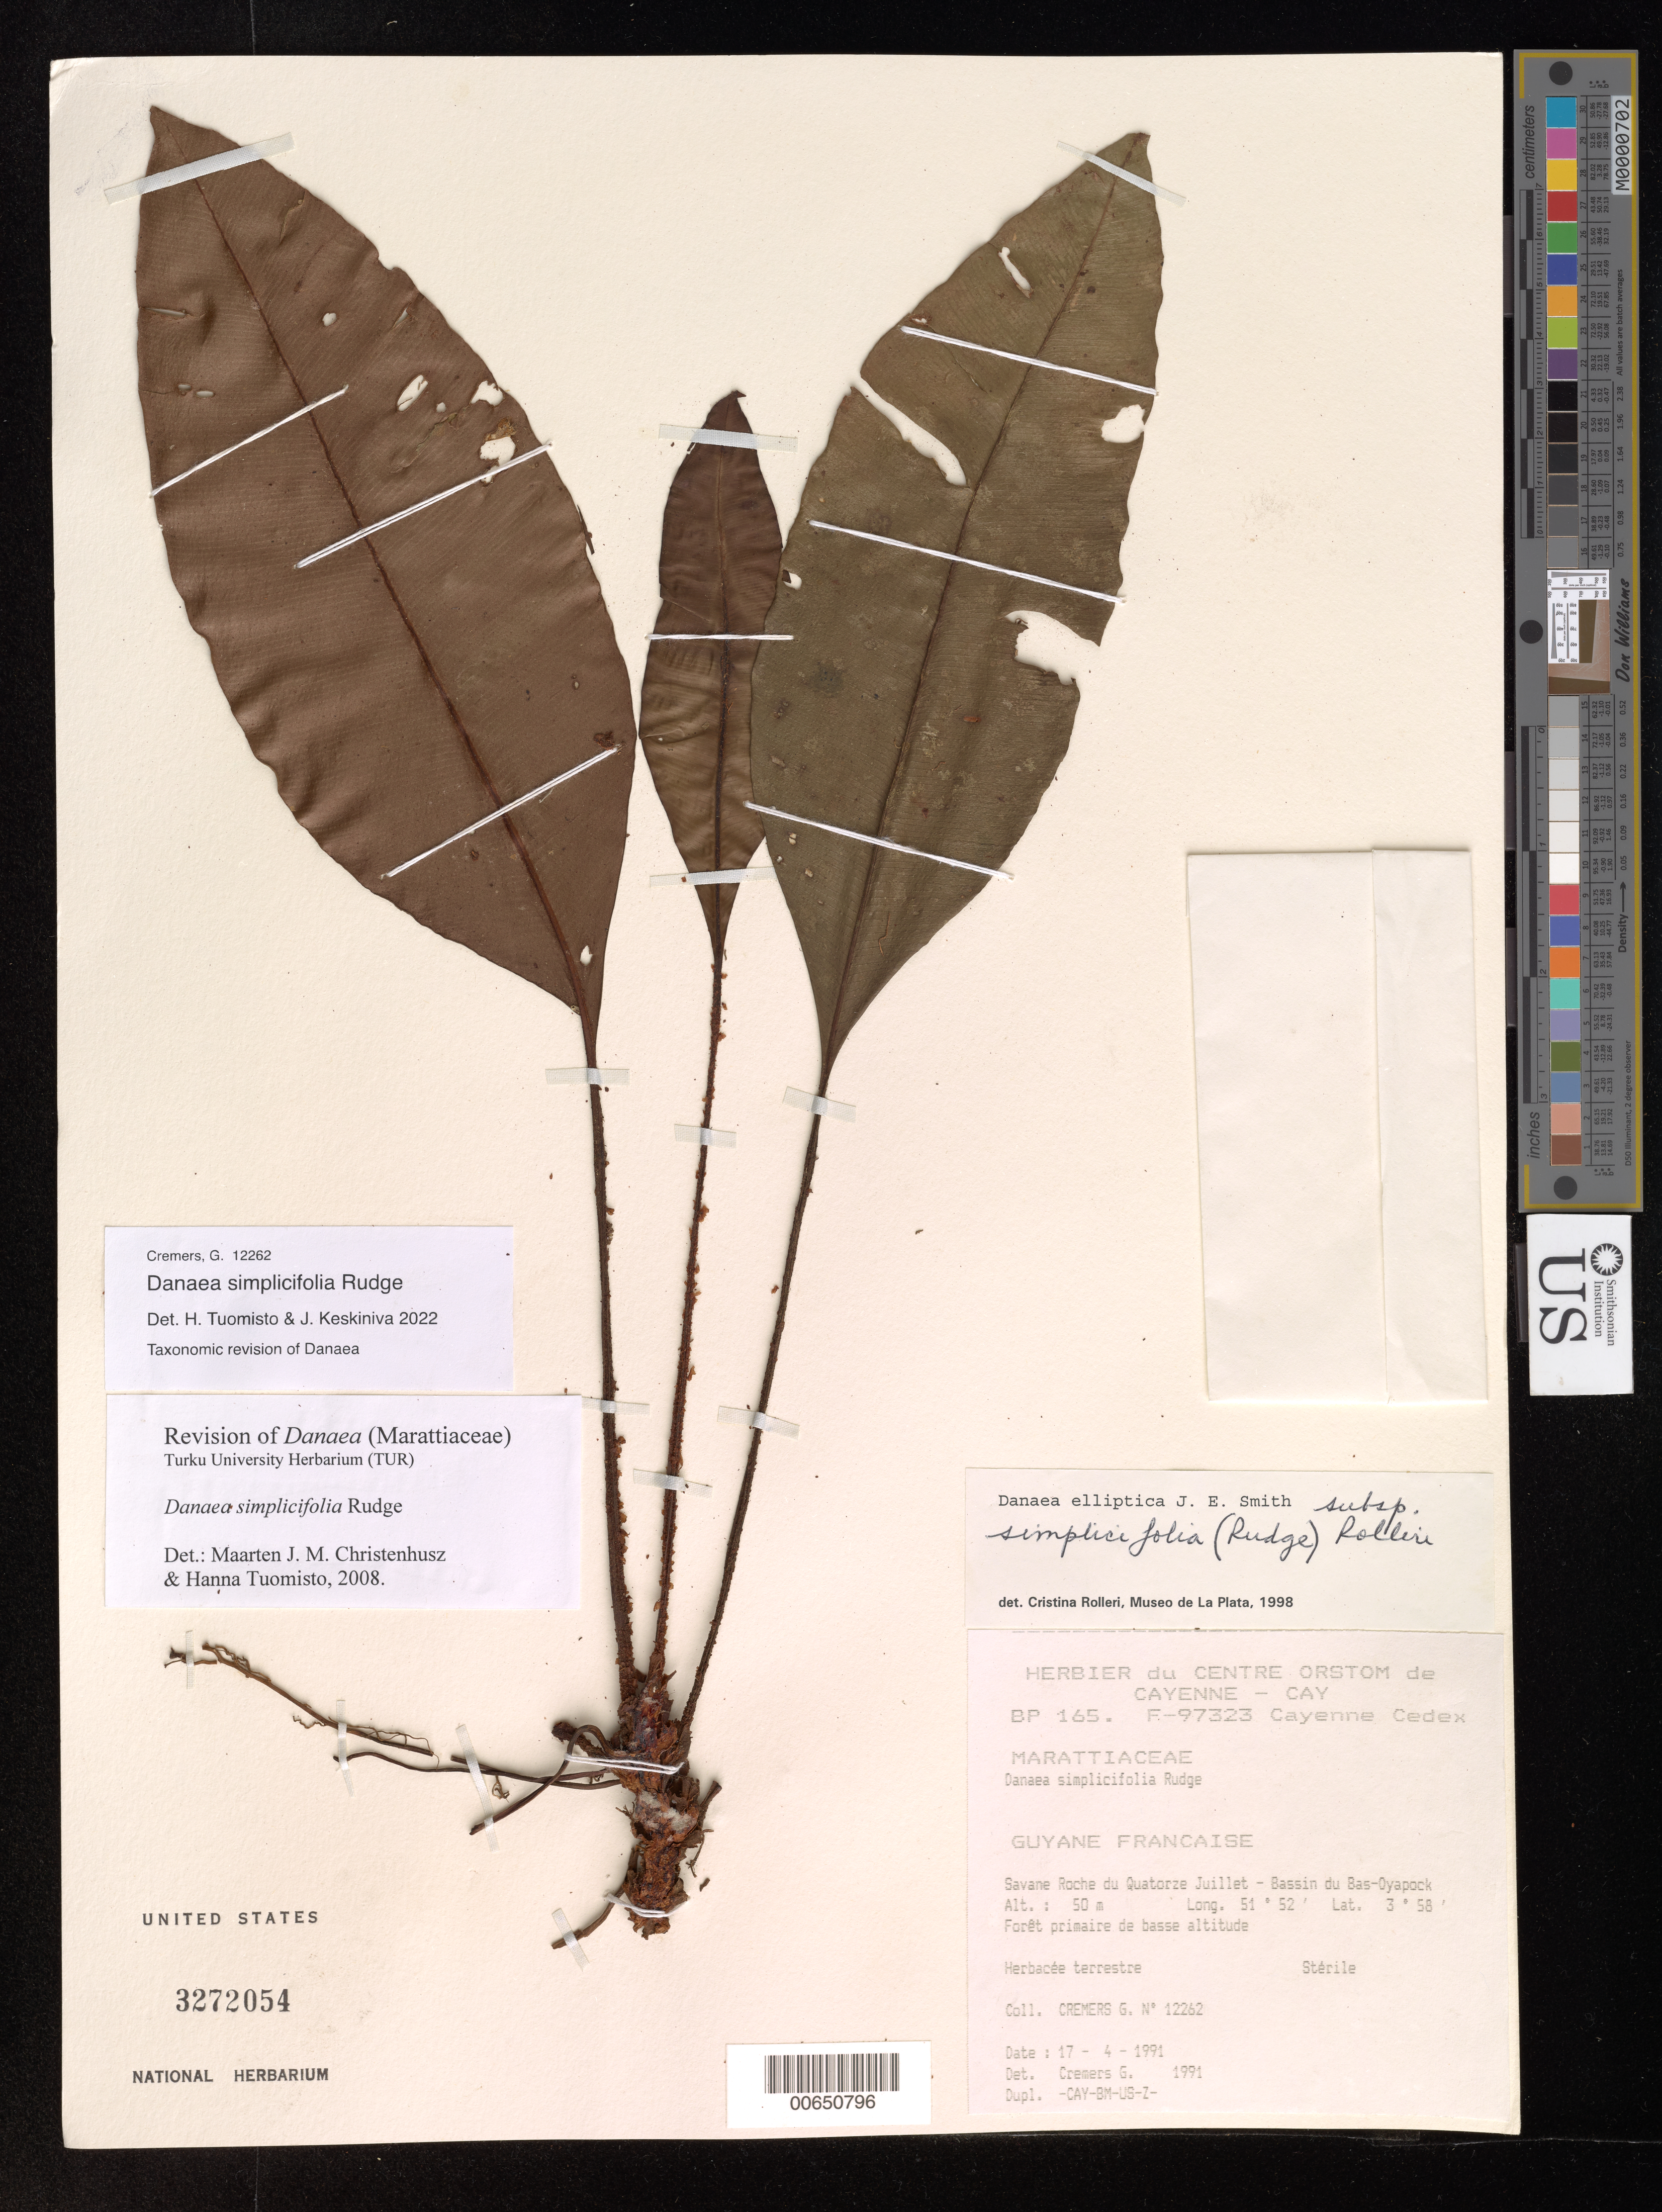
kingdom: Plantae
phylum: Tracheophyta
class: Polypodiopsida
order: Marattiales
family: Marattiaceae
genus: Danaea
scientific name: Danaea elliptica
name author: Sm.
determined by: Rolleri, Cristina H.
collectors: G. Cremers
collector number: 12262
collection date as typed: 17-Apr-91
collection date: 1991-04-17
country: French Guiana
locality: Savane Roche du Quatorze Juillet, Bassin du Bas-Oyapock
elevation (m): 50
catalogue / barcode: US 3272054